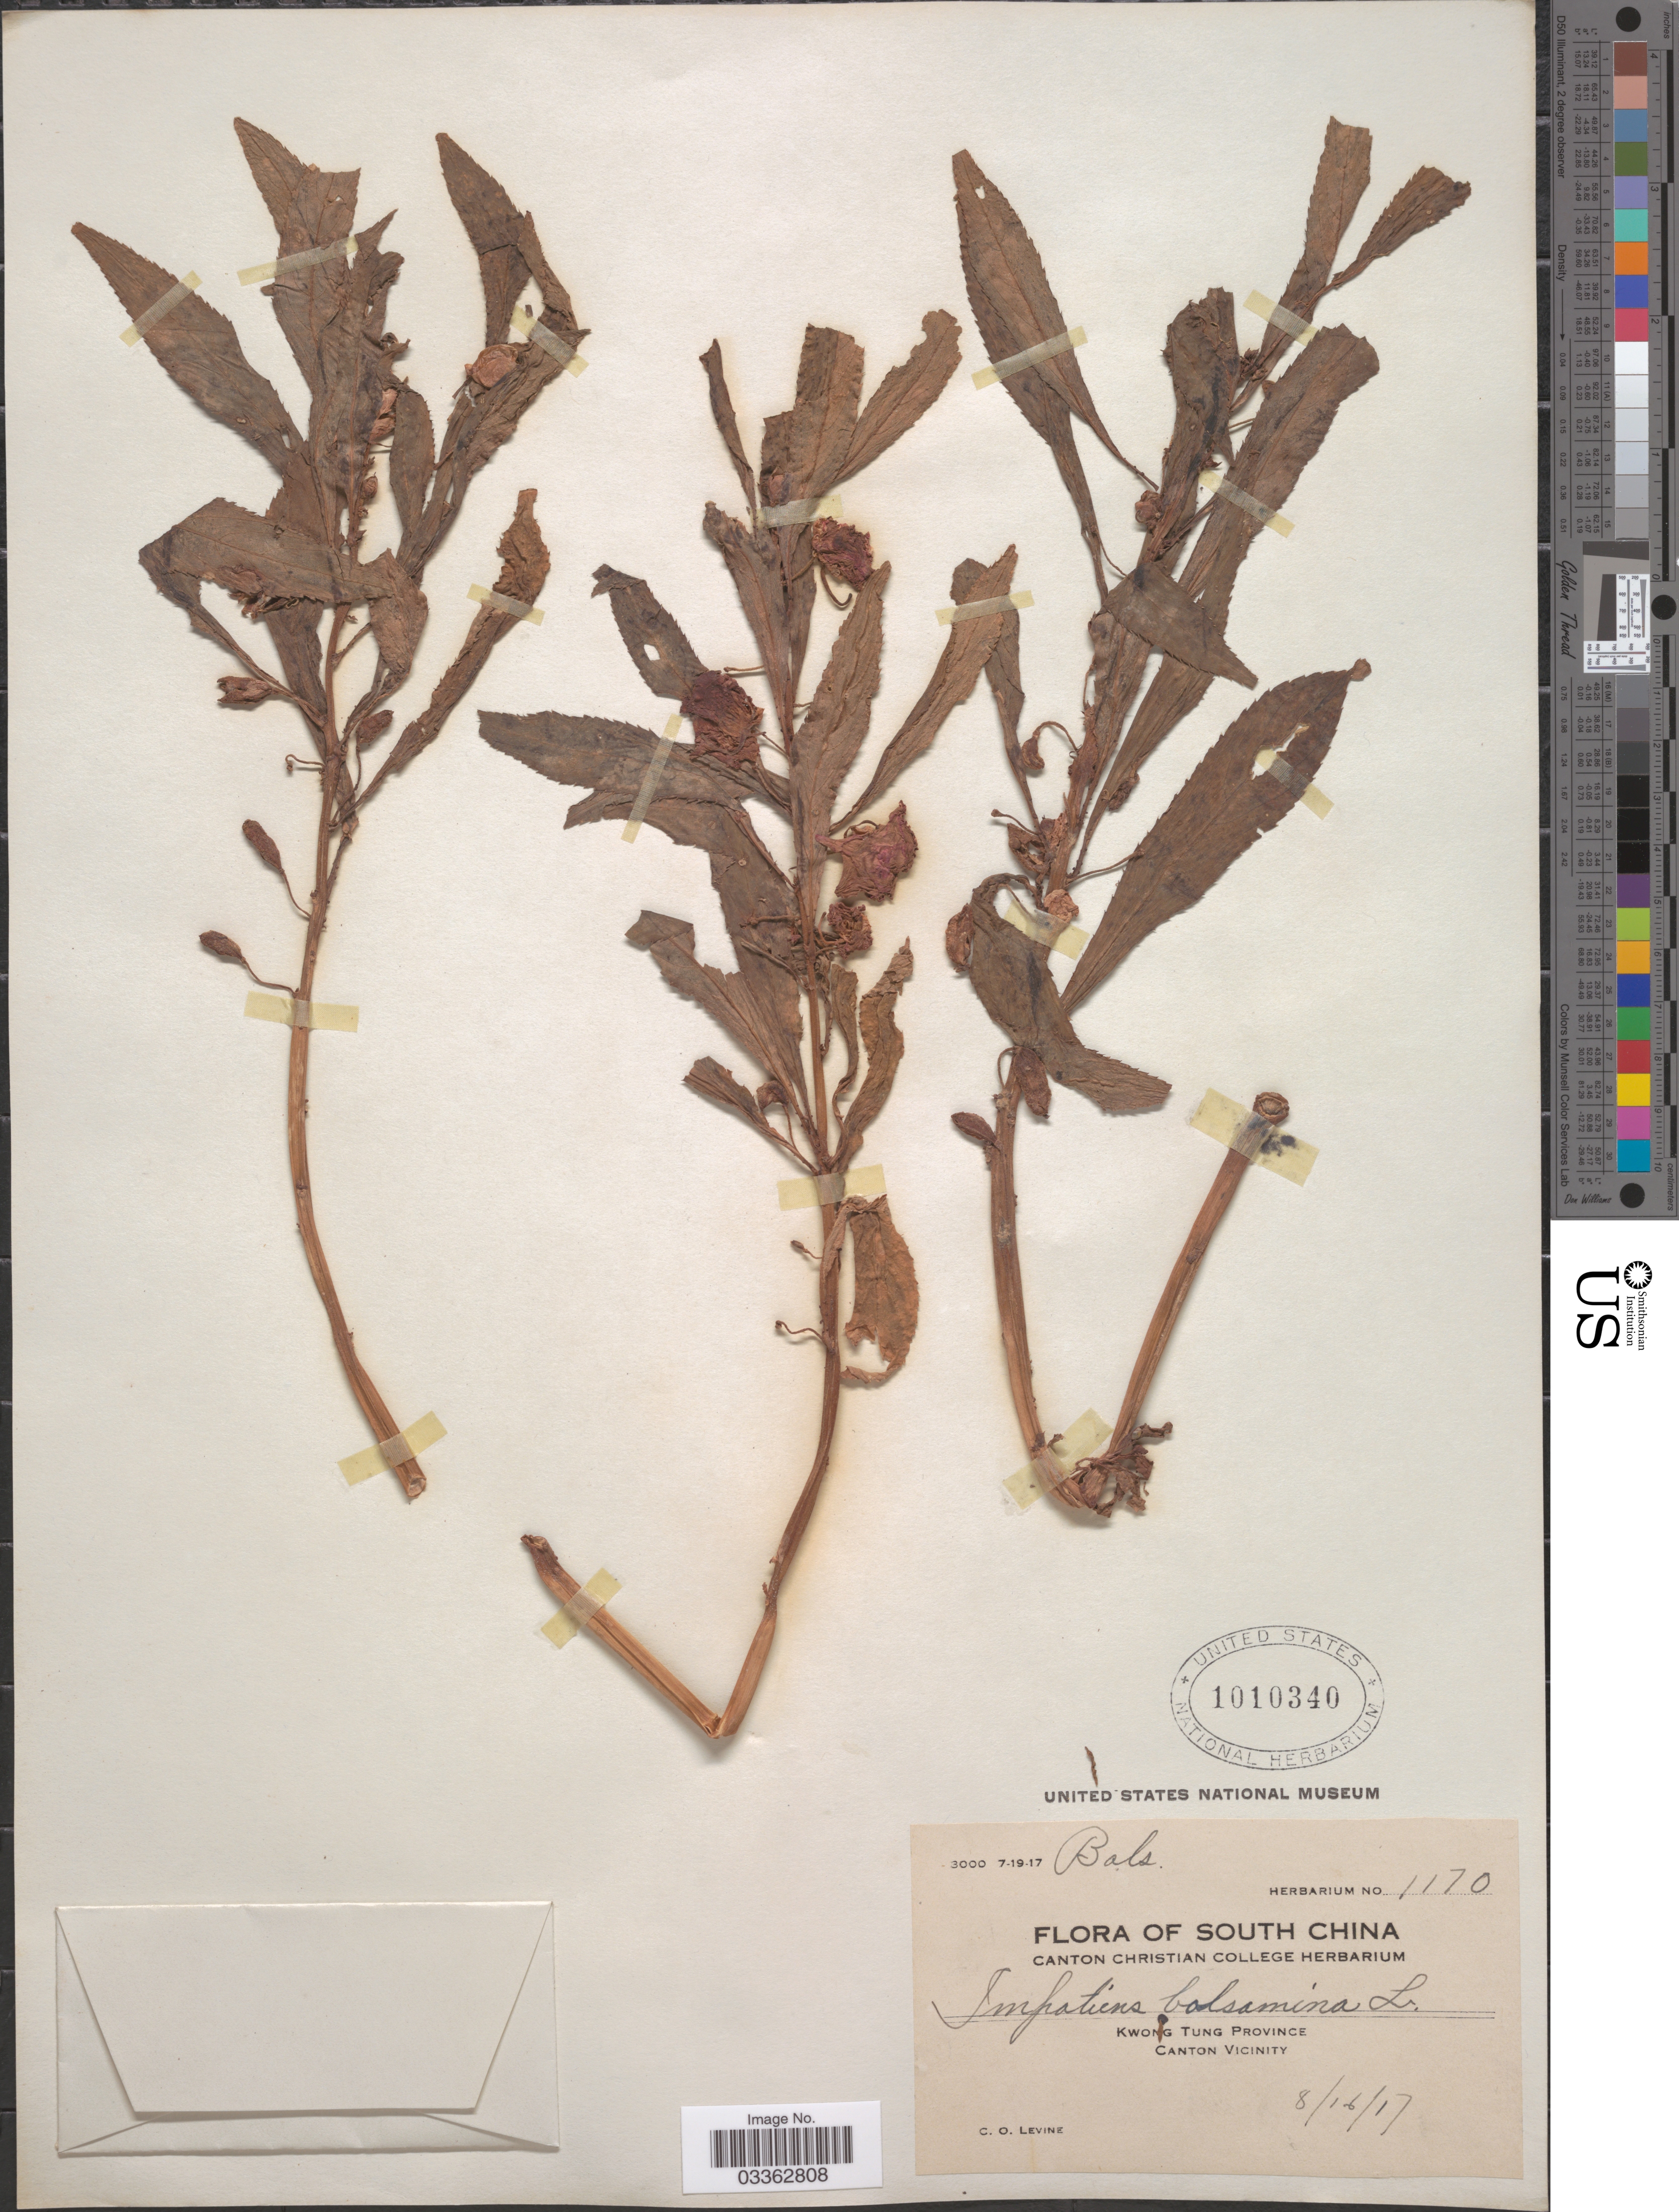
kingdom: Plantae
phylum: Tracheophyta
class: Magnoliopsida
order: Ericales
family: Balsaminaceae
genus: Impatiens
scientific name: Impatiens balsamina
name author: L.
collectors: C. O. Levine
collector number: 1170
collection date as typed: Transcribed d/m/y: 16/8/17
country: China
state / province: Guangdong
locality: Kwong Tung Province. Canton Vicinity.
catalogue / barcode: US 1010340